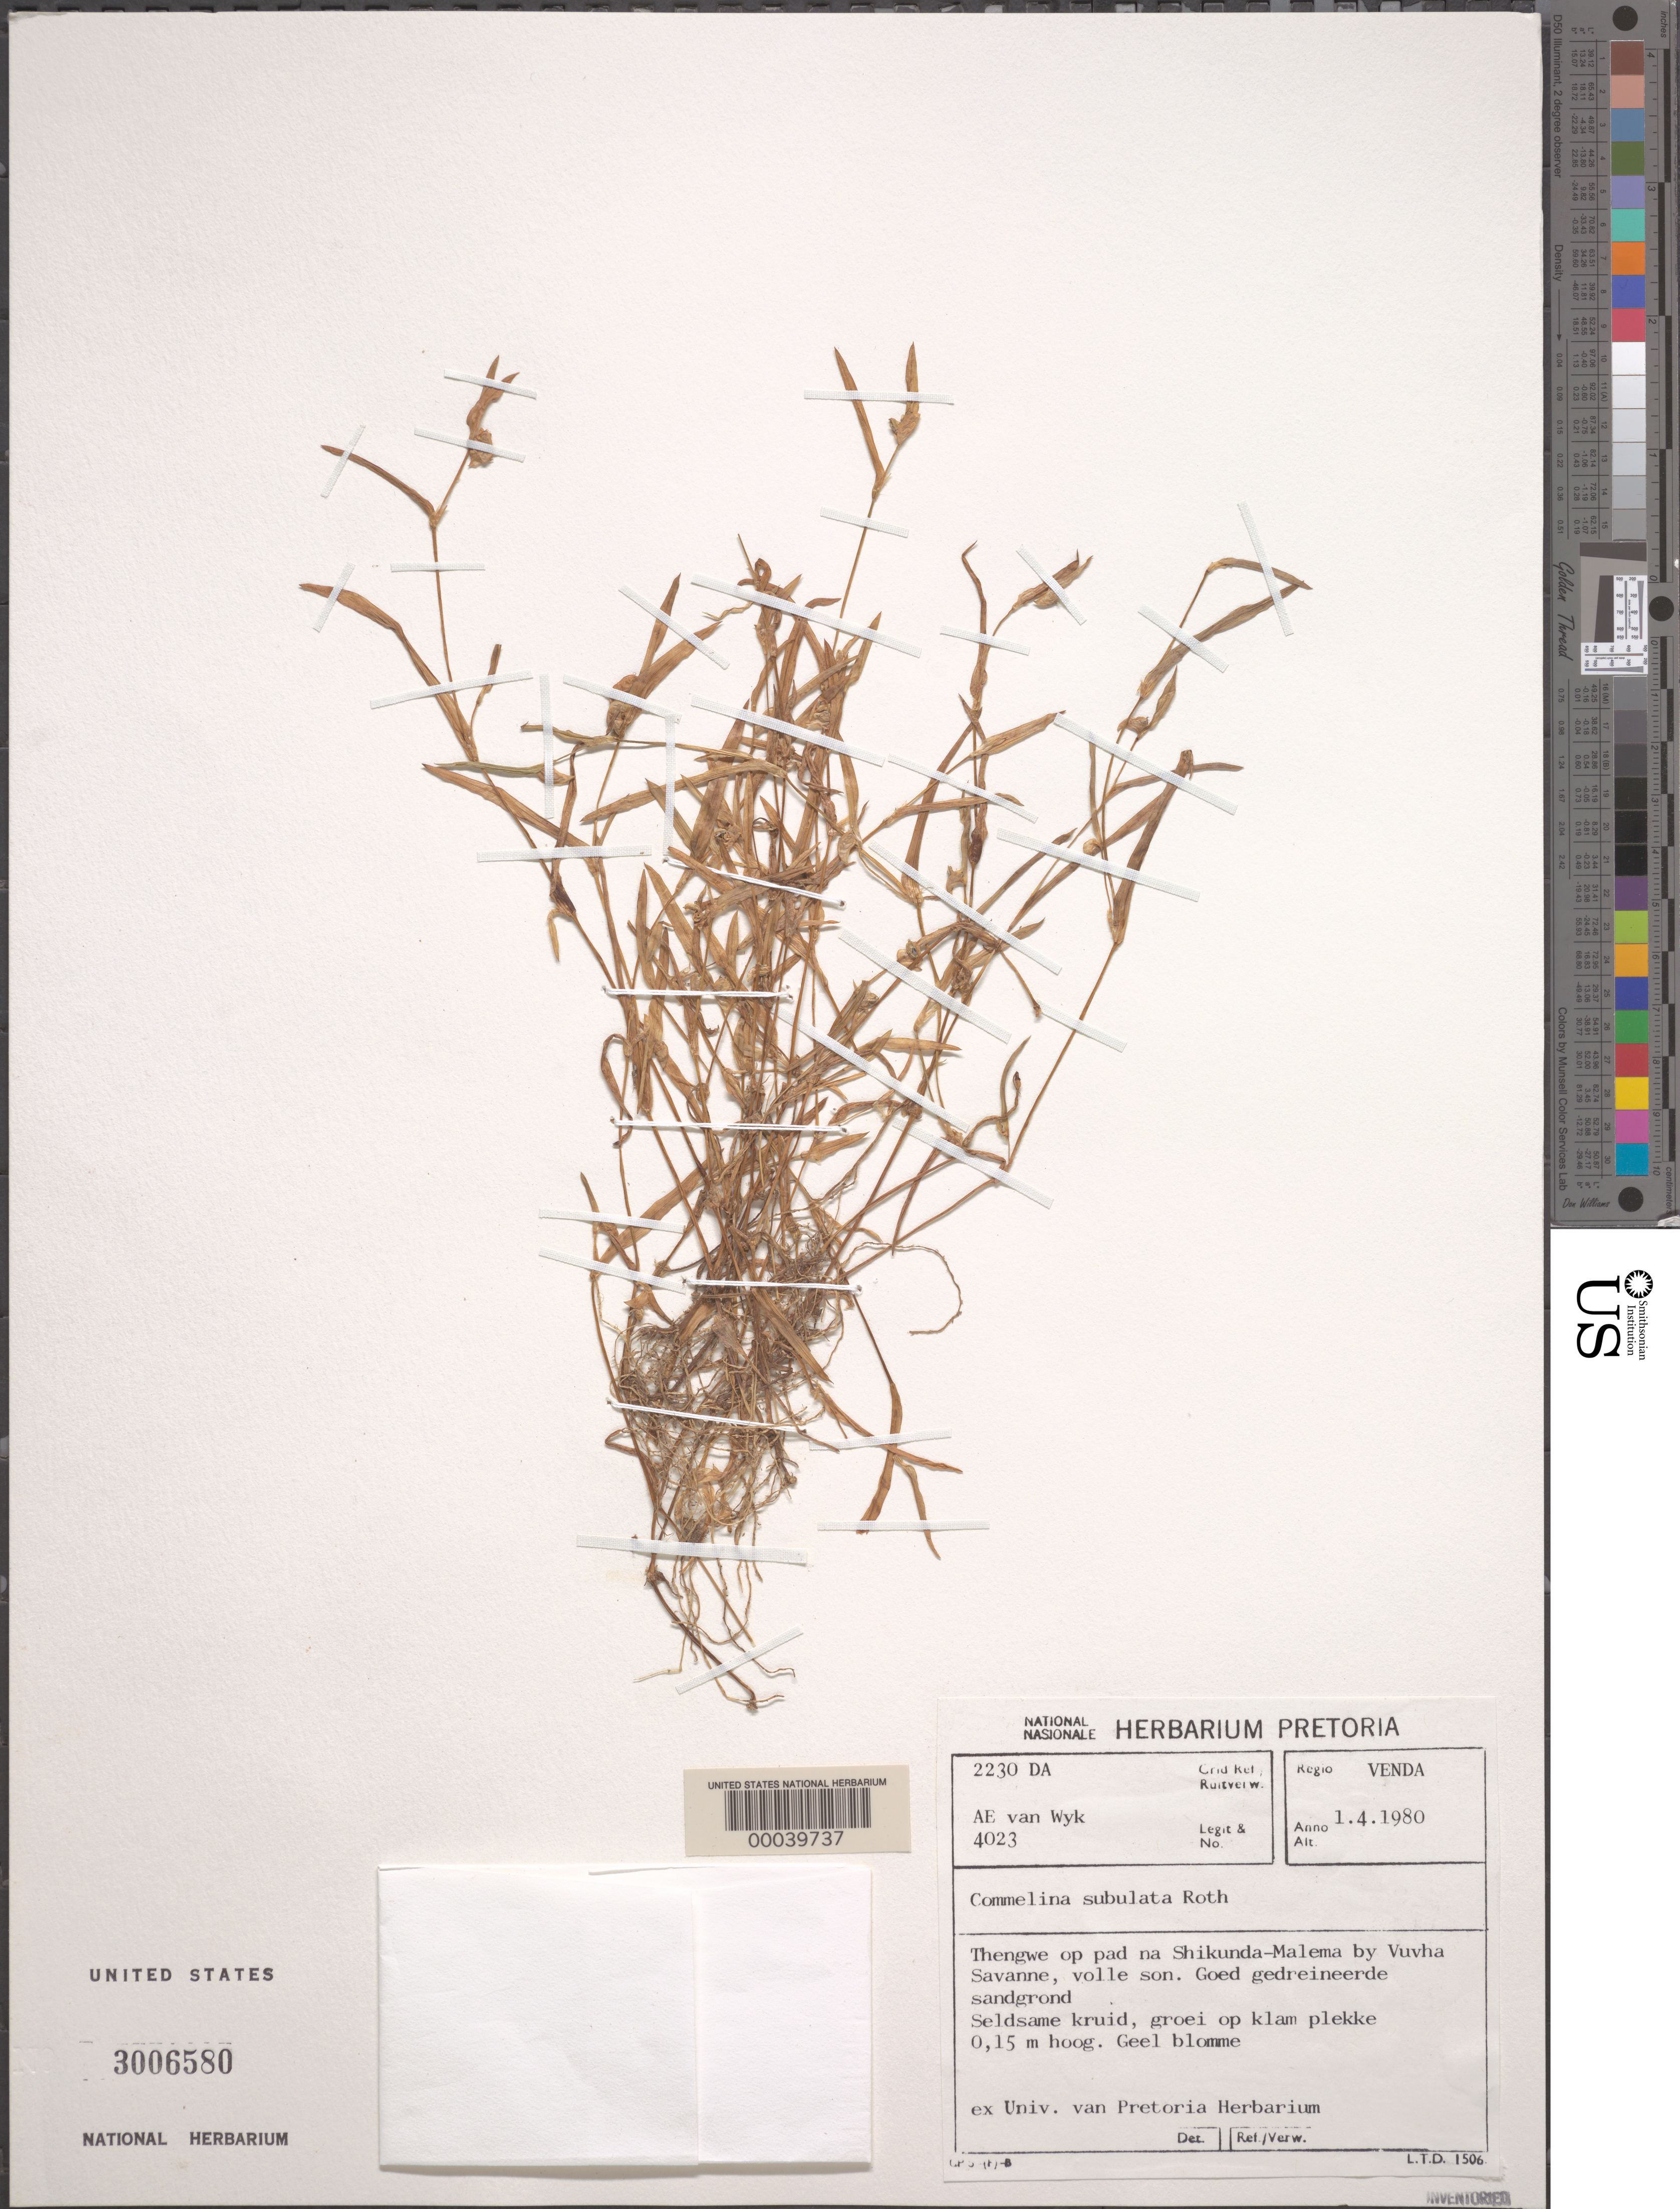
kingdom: Plantae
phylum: Tracheophyta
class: Liliopsida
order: Commelinales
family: Commelinaceae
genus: Commelina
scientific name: Commelina subulata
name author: Roth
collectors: A. Van Wye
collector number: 4023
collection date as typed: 01 Apr 1980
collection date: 1980-04-01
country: South Africa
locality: Pretoria; thengwe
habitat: Savanna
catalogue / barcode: US 3006580